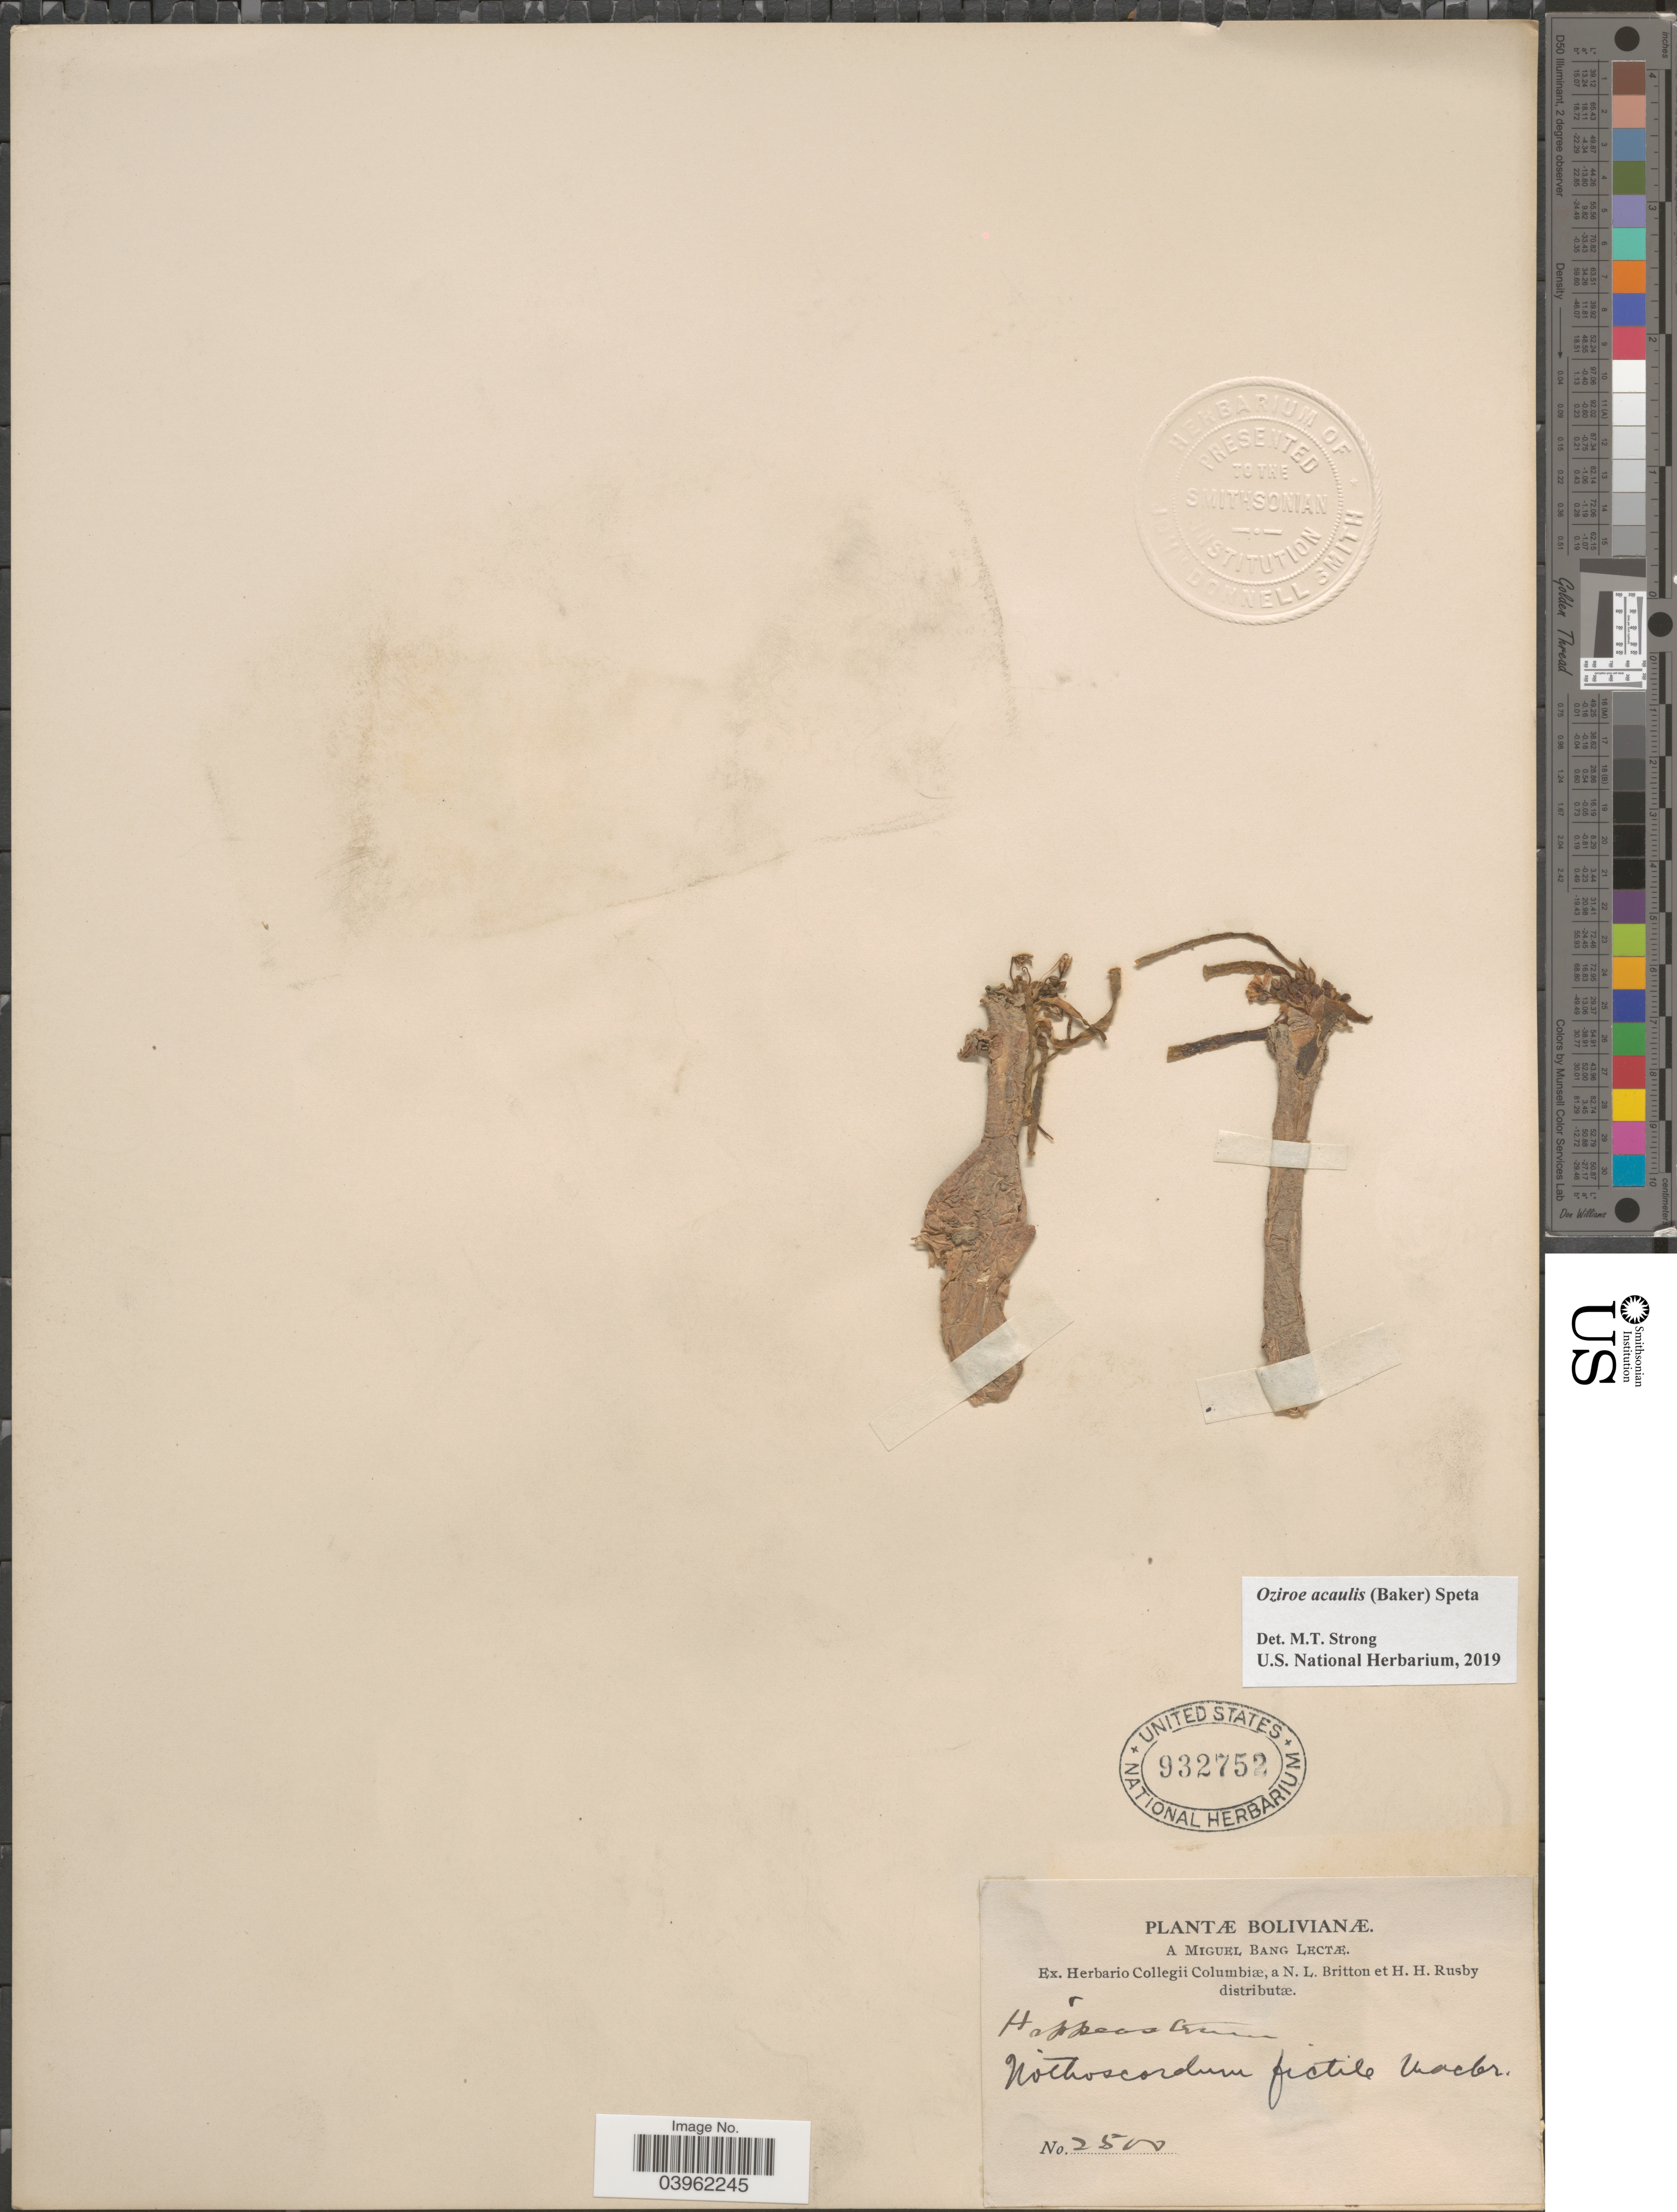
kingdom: Plantae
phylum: Tracheophyta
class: Liliopsida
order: Asparagales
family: Asparagaceae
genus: Oziroe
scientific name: Oziroë acaulis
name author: (Baker) Speta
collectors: M. Bang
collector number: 2500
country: Bolivia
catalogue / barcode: US 932752